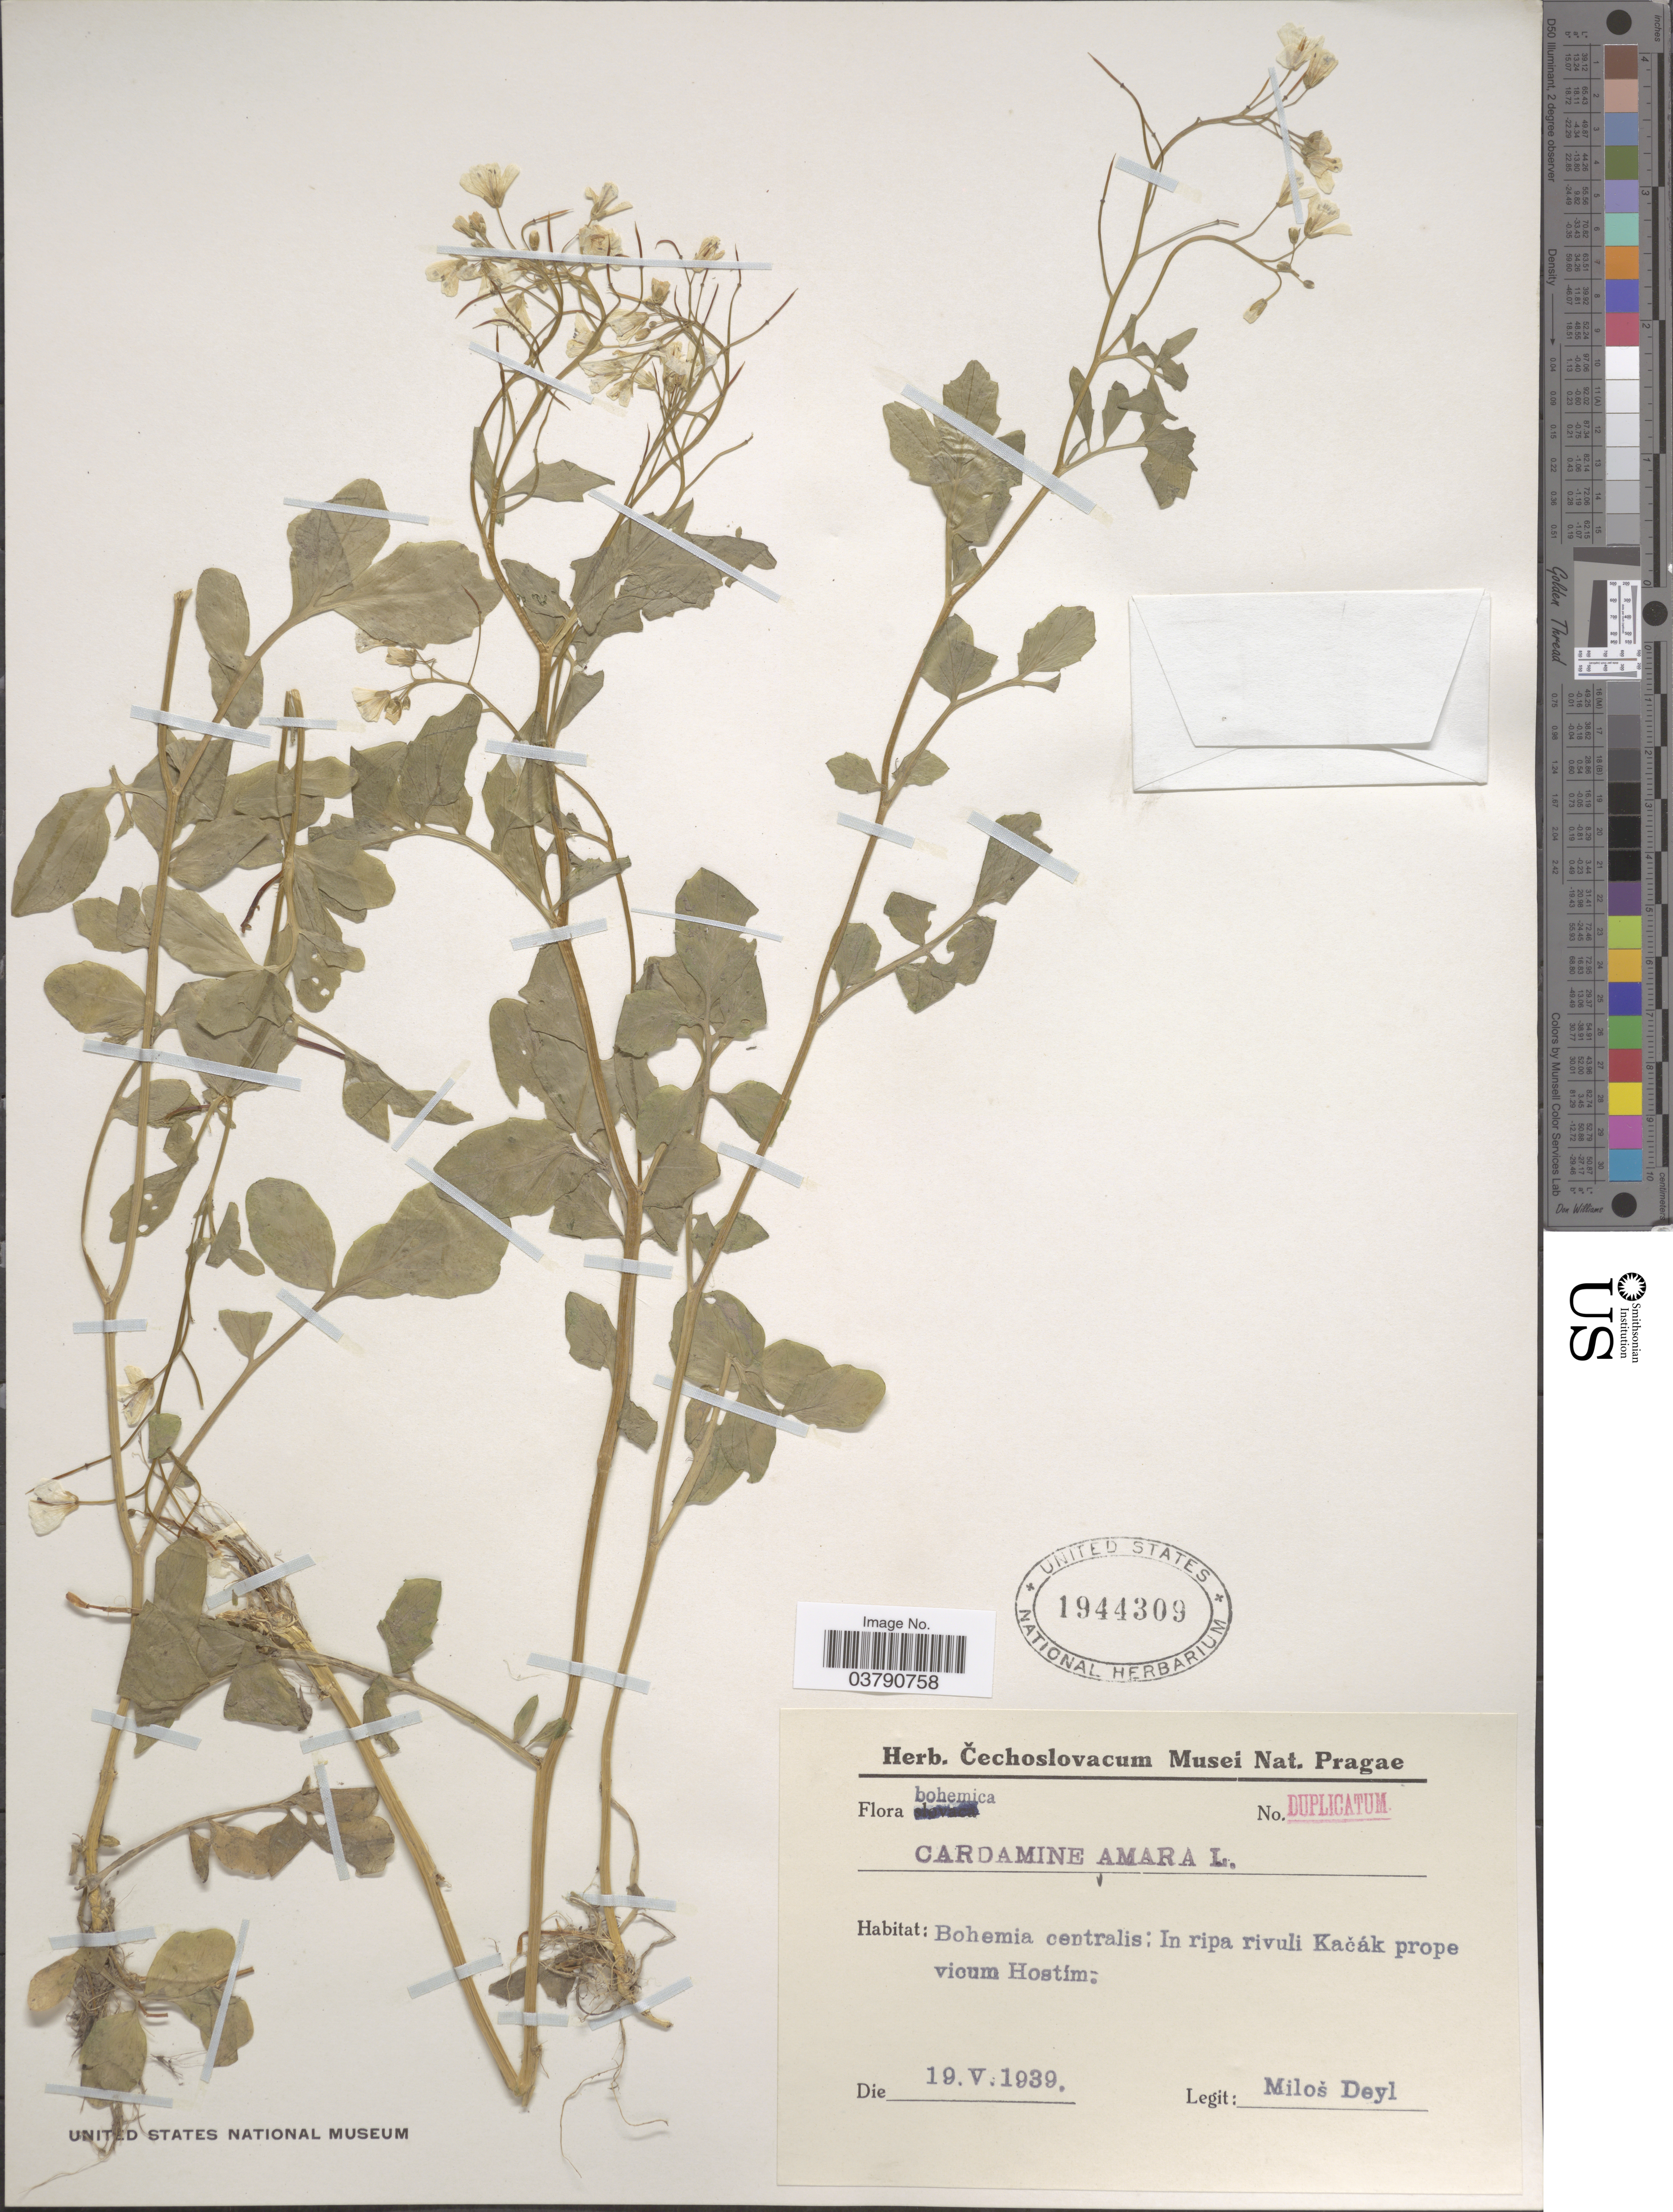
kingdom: Plantae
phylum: Tracheophyta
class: Magnoliopsida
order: Brassicales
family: Brassicaceae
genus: Cardamine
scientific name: Cardamine amara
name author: L.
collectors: M. Deyl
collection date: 1939-05-19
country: Czechia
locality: Bohemica. Bohemia centralis: In ripa rivuli Kačák prope vicum Hostím.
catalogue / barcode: US 1944309